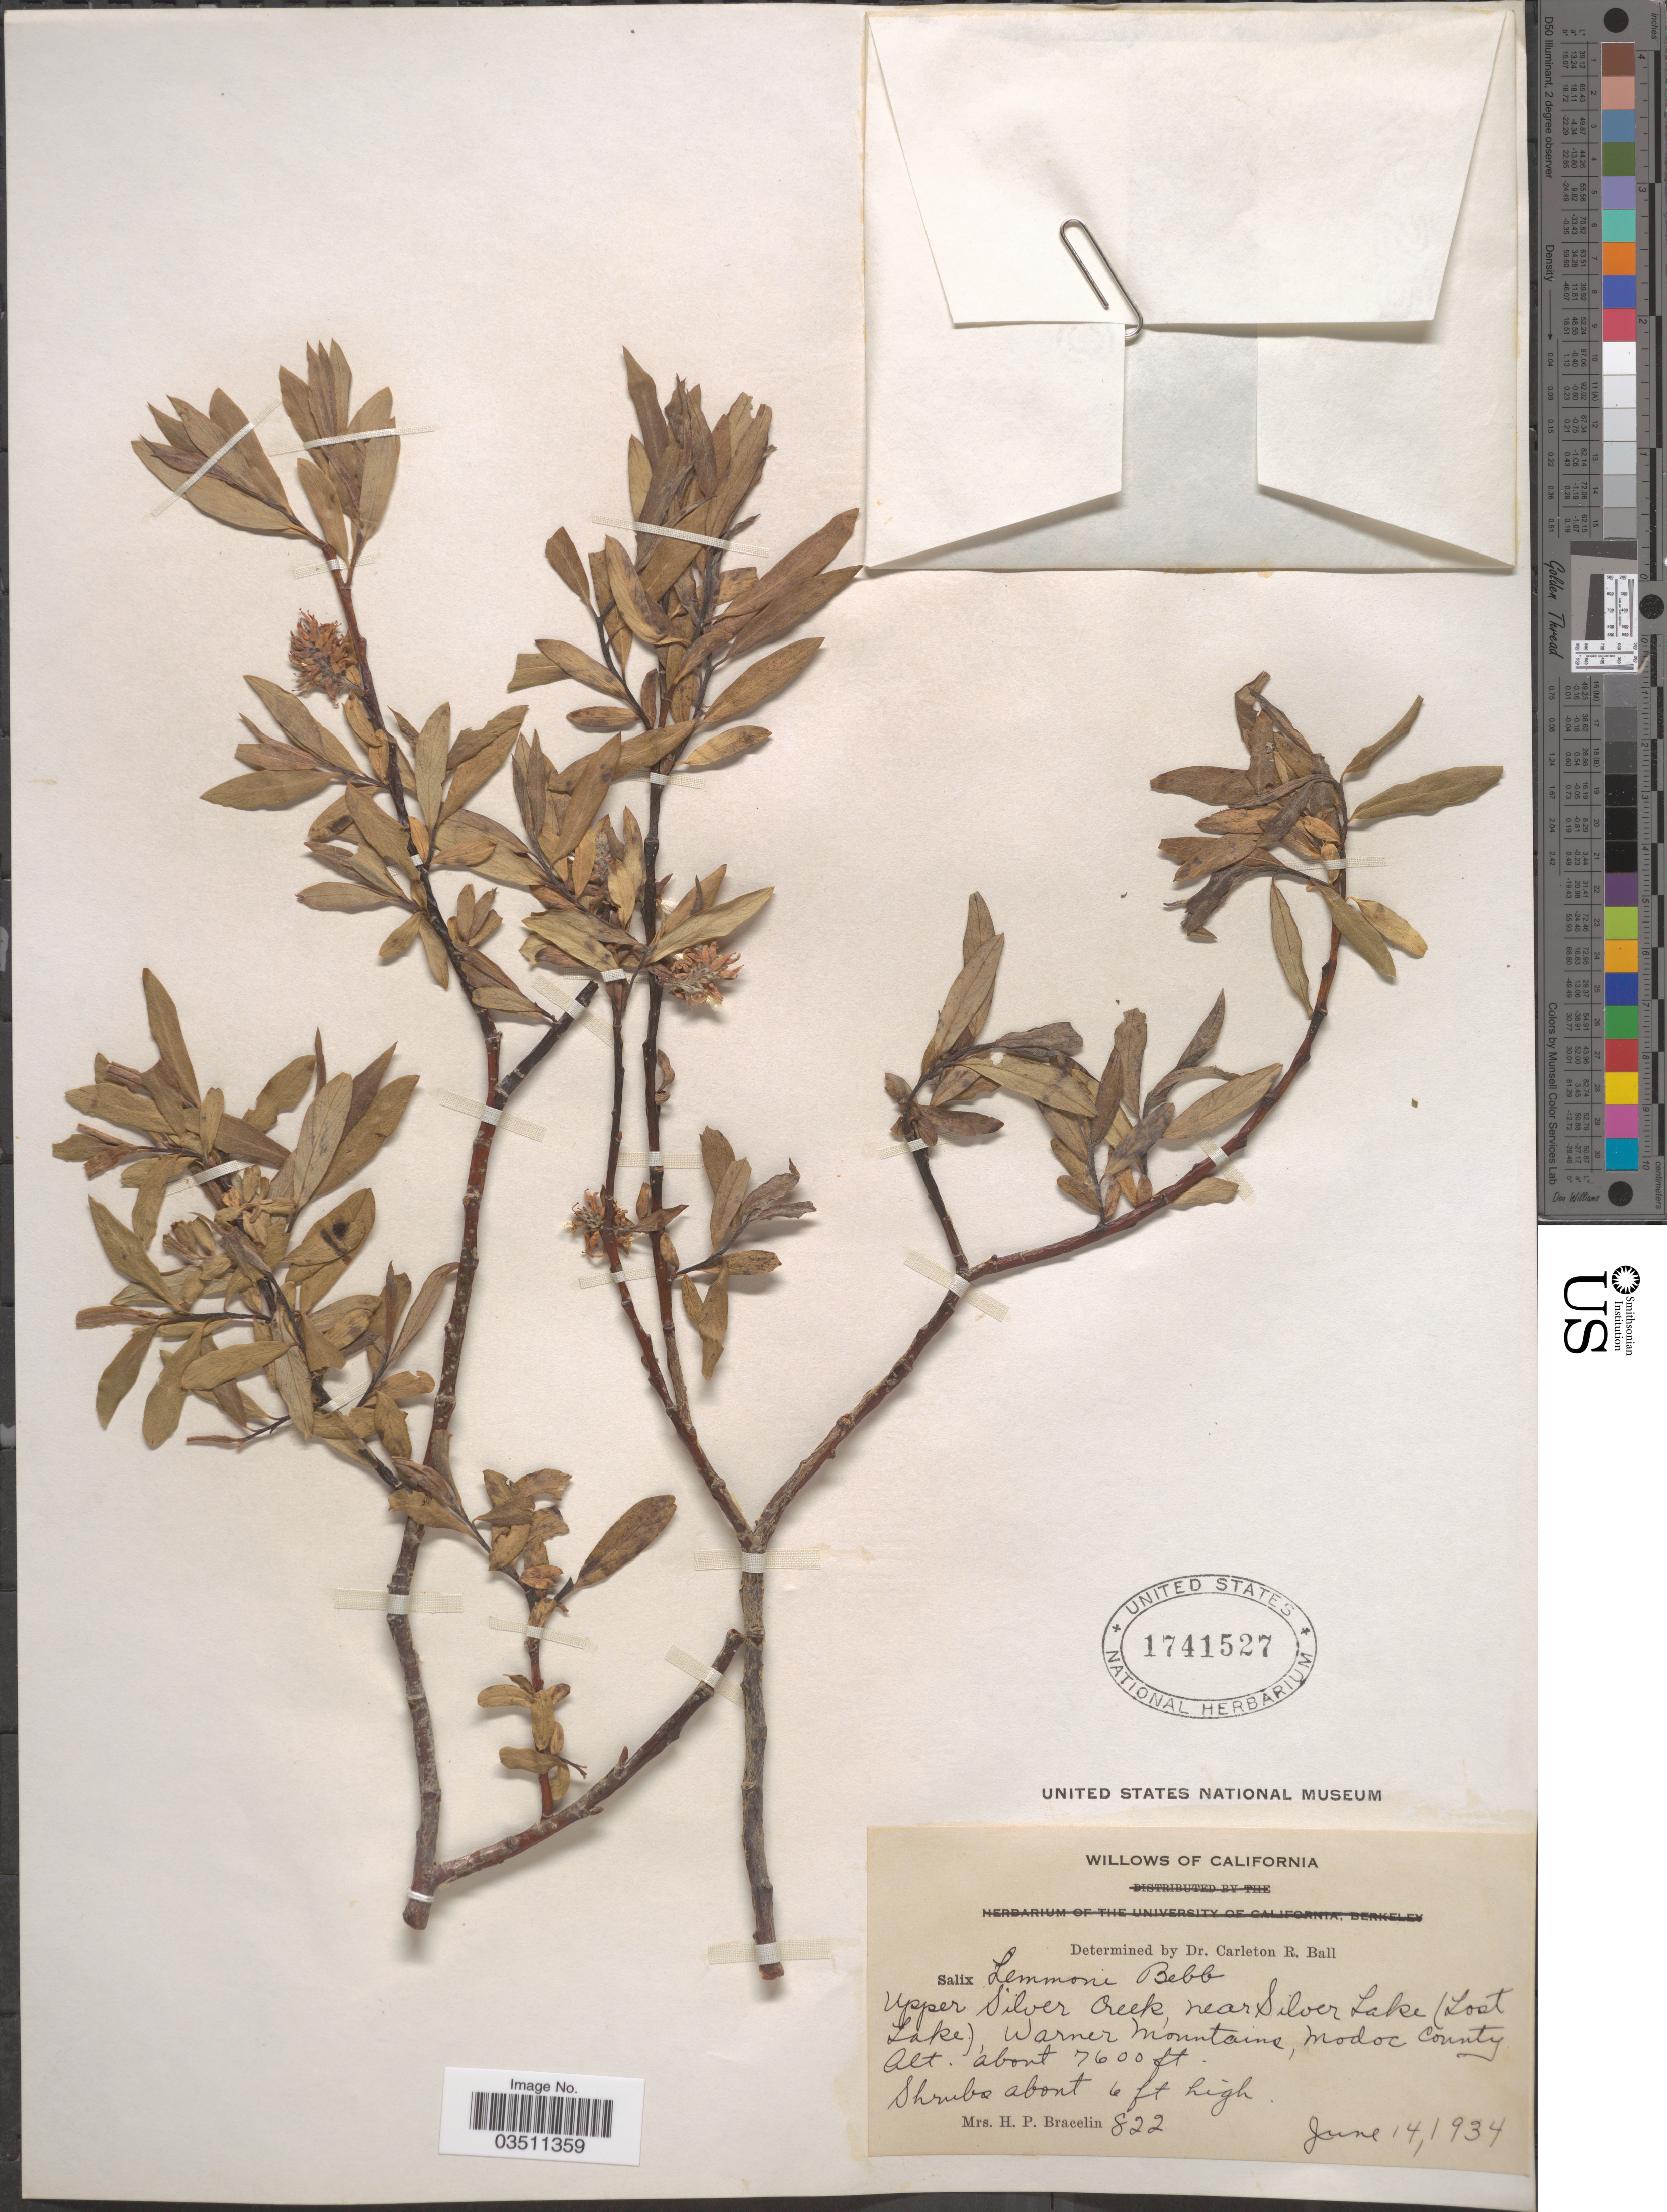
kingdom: Plantae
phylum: Tracheophyta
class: Magnoliopsida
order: Malpighiales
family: Salicaceae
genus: Salix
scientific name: Salix lemmonii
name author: Bebb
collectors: H. Bracelin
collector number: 822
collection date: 1934-06-14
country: United States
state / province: California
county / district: Modoc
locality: Upper Silver Creek, near Silver Lake (Lost Lake). Warner Mountains, Modoc County.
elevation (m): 2316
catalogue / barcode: US 1741527